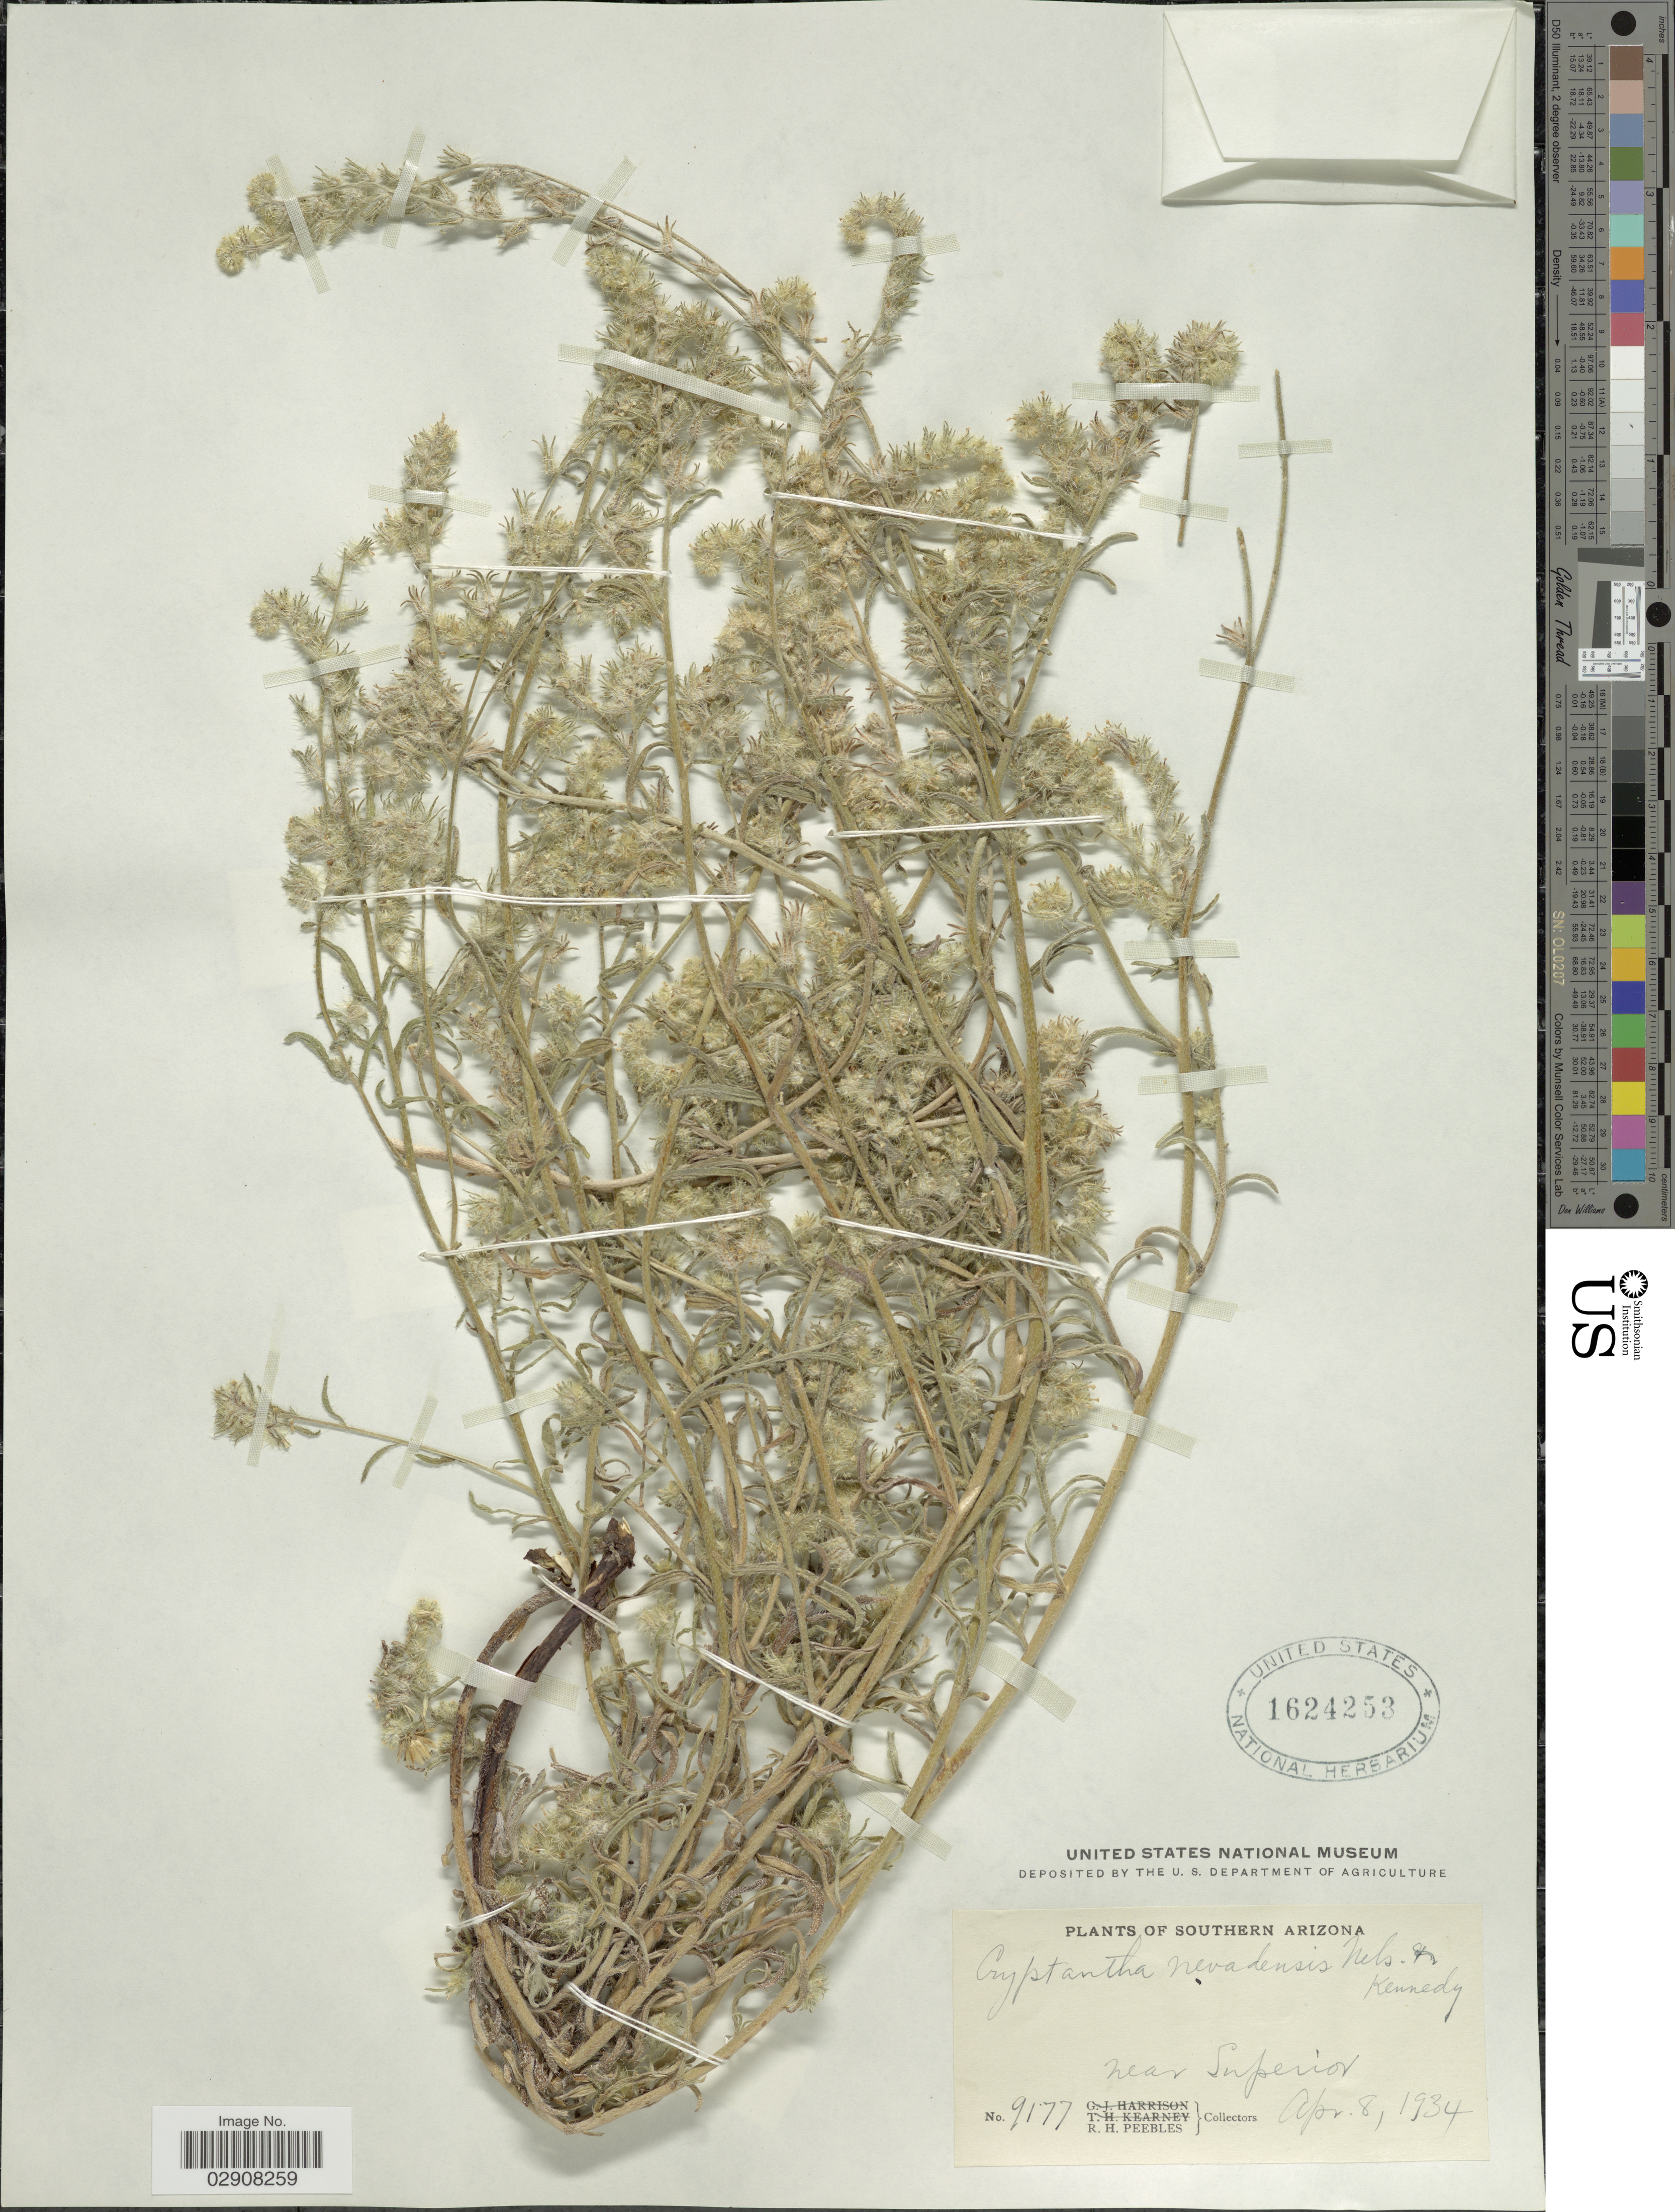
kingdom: Plantae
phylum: Tracheophyta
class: Magnoliopsida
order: Boraginales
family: Boraginaceae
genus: Cryptantha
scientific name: Cryptantha nevadensis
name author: A. Nelson & P.B. Kenn.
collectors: R. H. Peebles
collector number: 9177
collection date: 1934-04-08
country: United States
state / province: Arizona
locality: Southern Arizona, near Superior.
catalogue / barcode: US 1624253